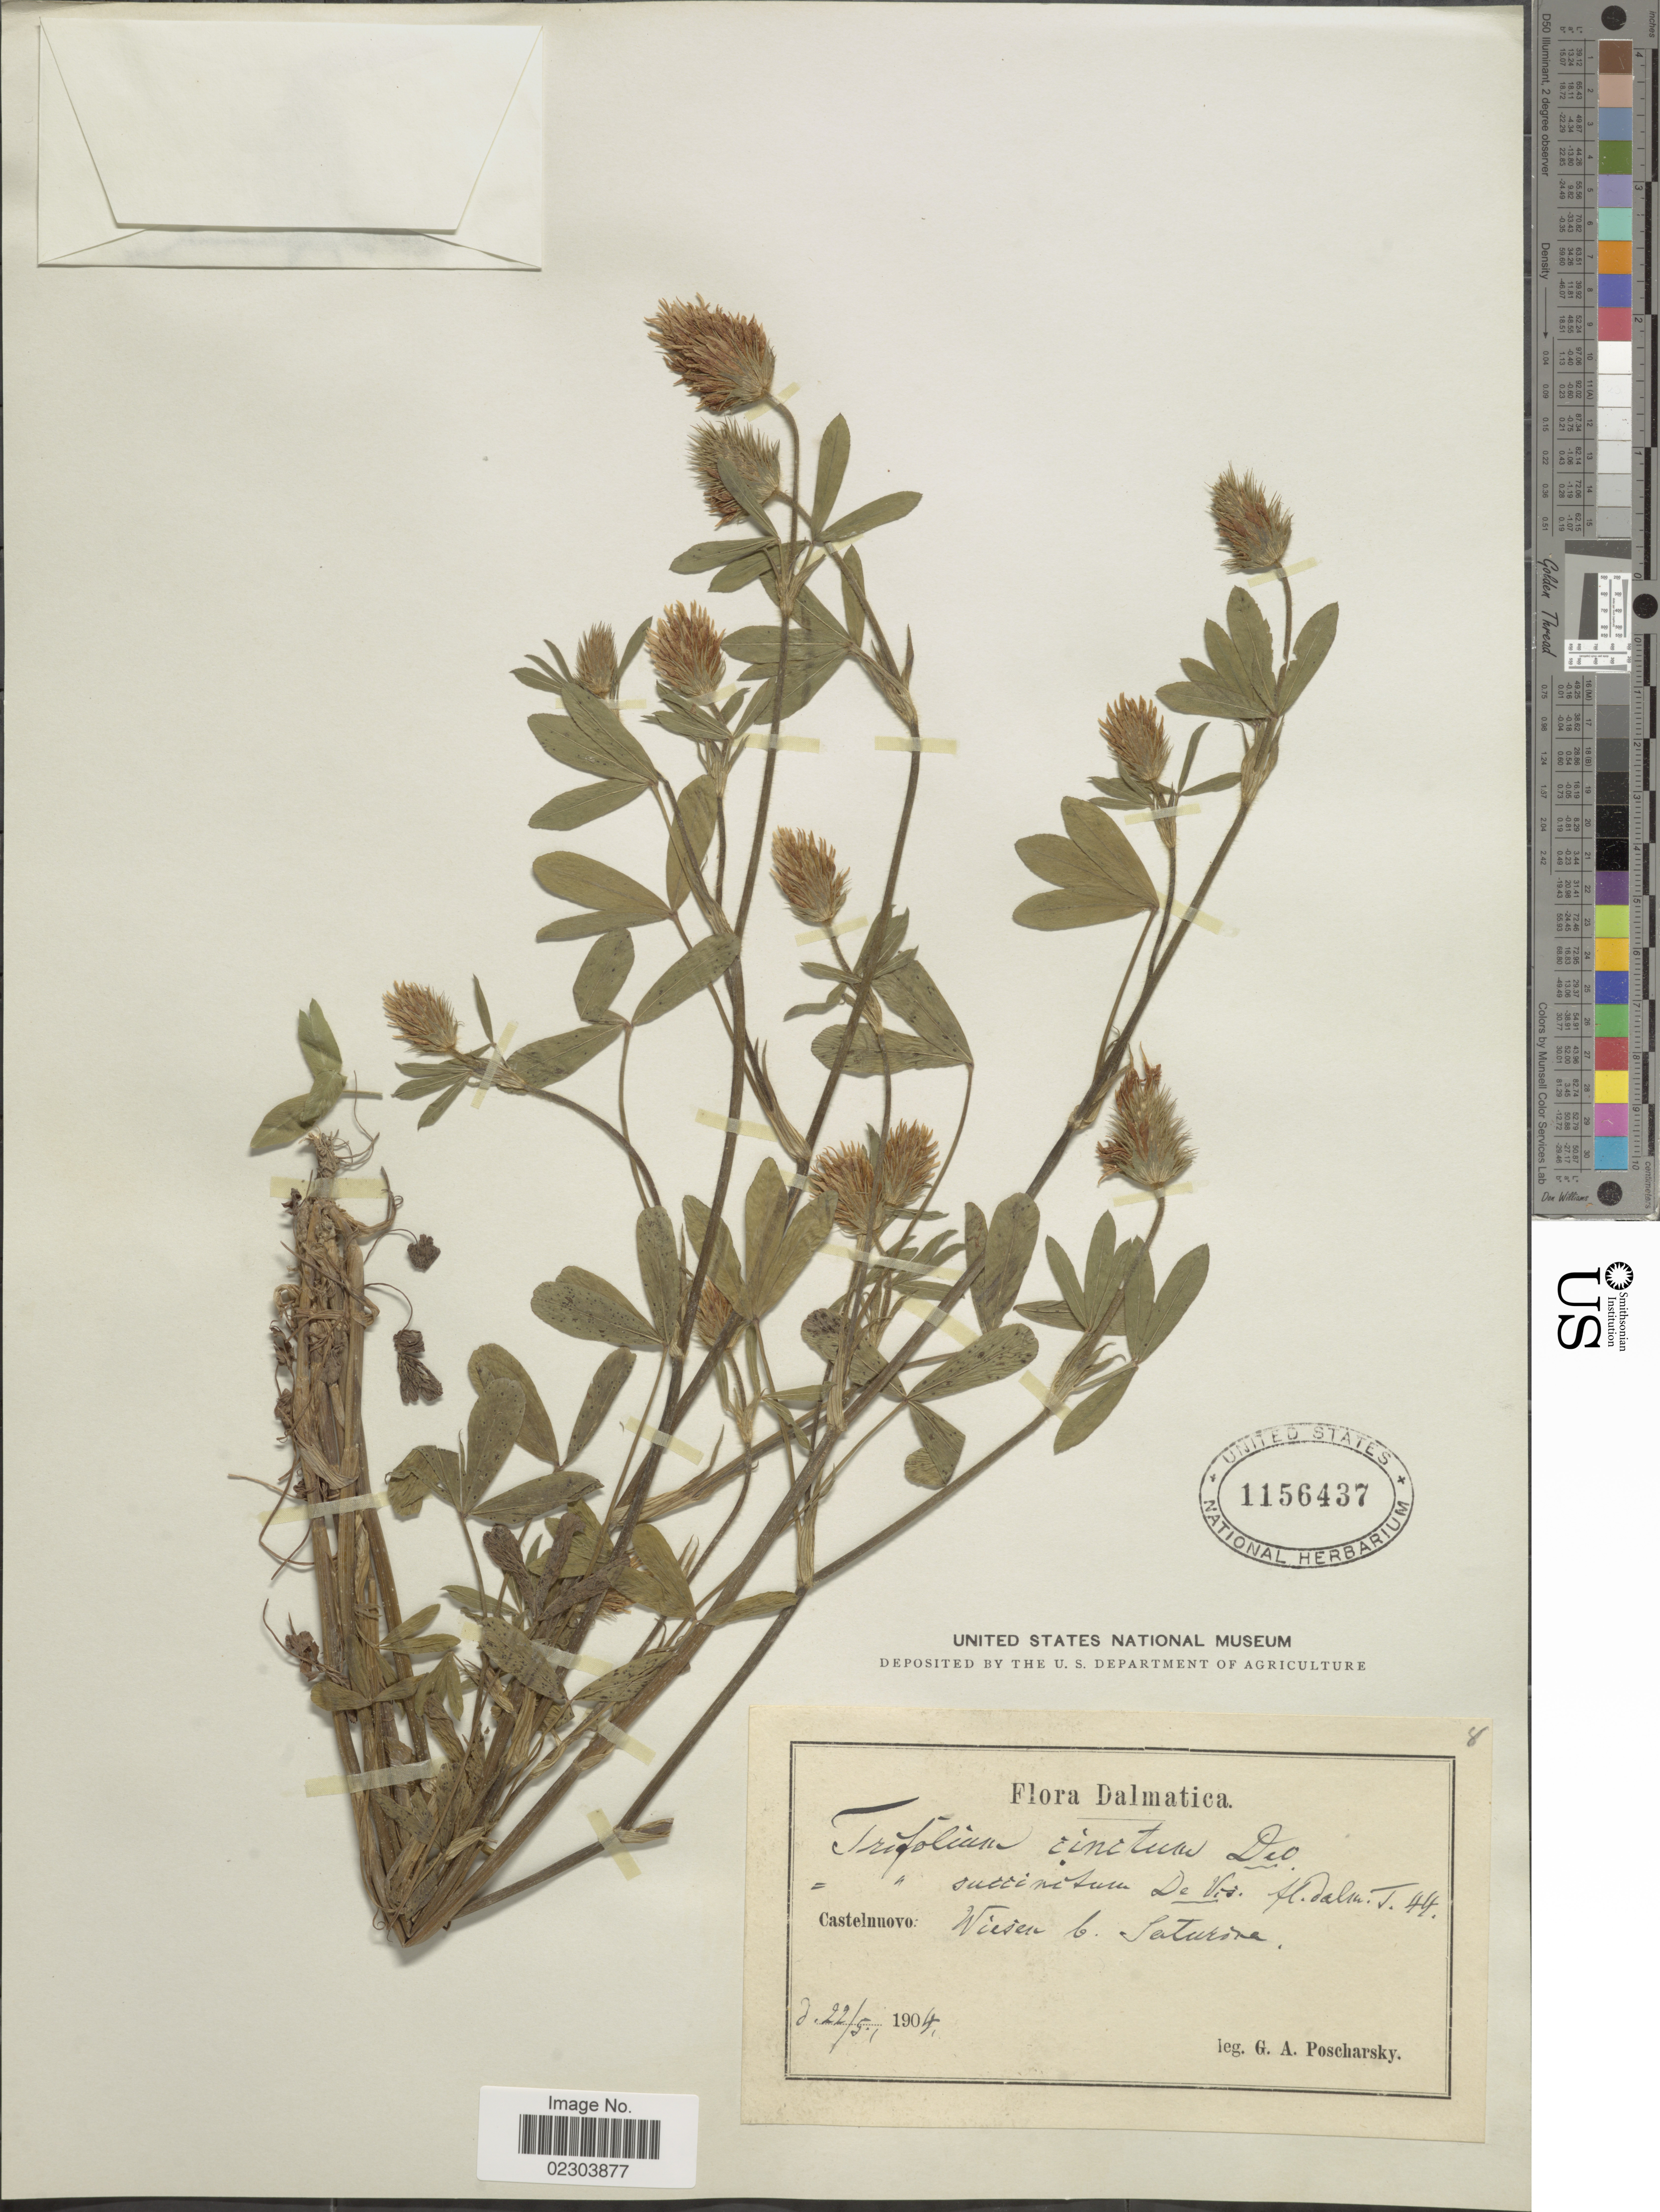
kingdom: Plantae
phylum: Tracheophyta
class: Magnoliopsida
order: Fabales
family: Fabaceae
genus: Trifolium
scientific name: Trifolium cinctum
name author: DC.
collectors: G. Poscharsky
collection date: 1904-09-22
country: Croatia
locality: Dalmatica, Castelnuovo: Wiesen b. Satursna [interpreted]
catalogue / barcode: US 1156437